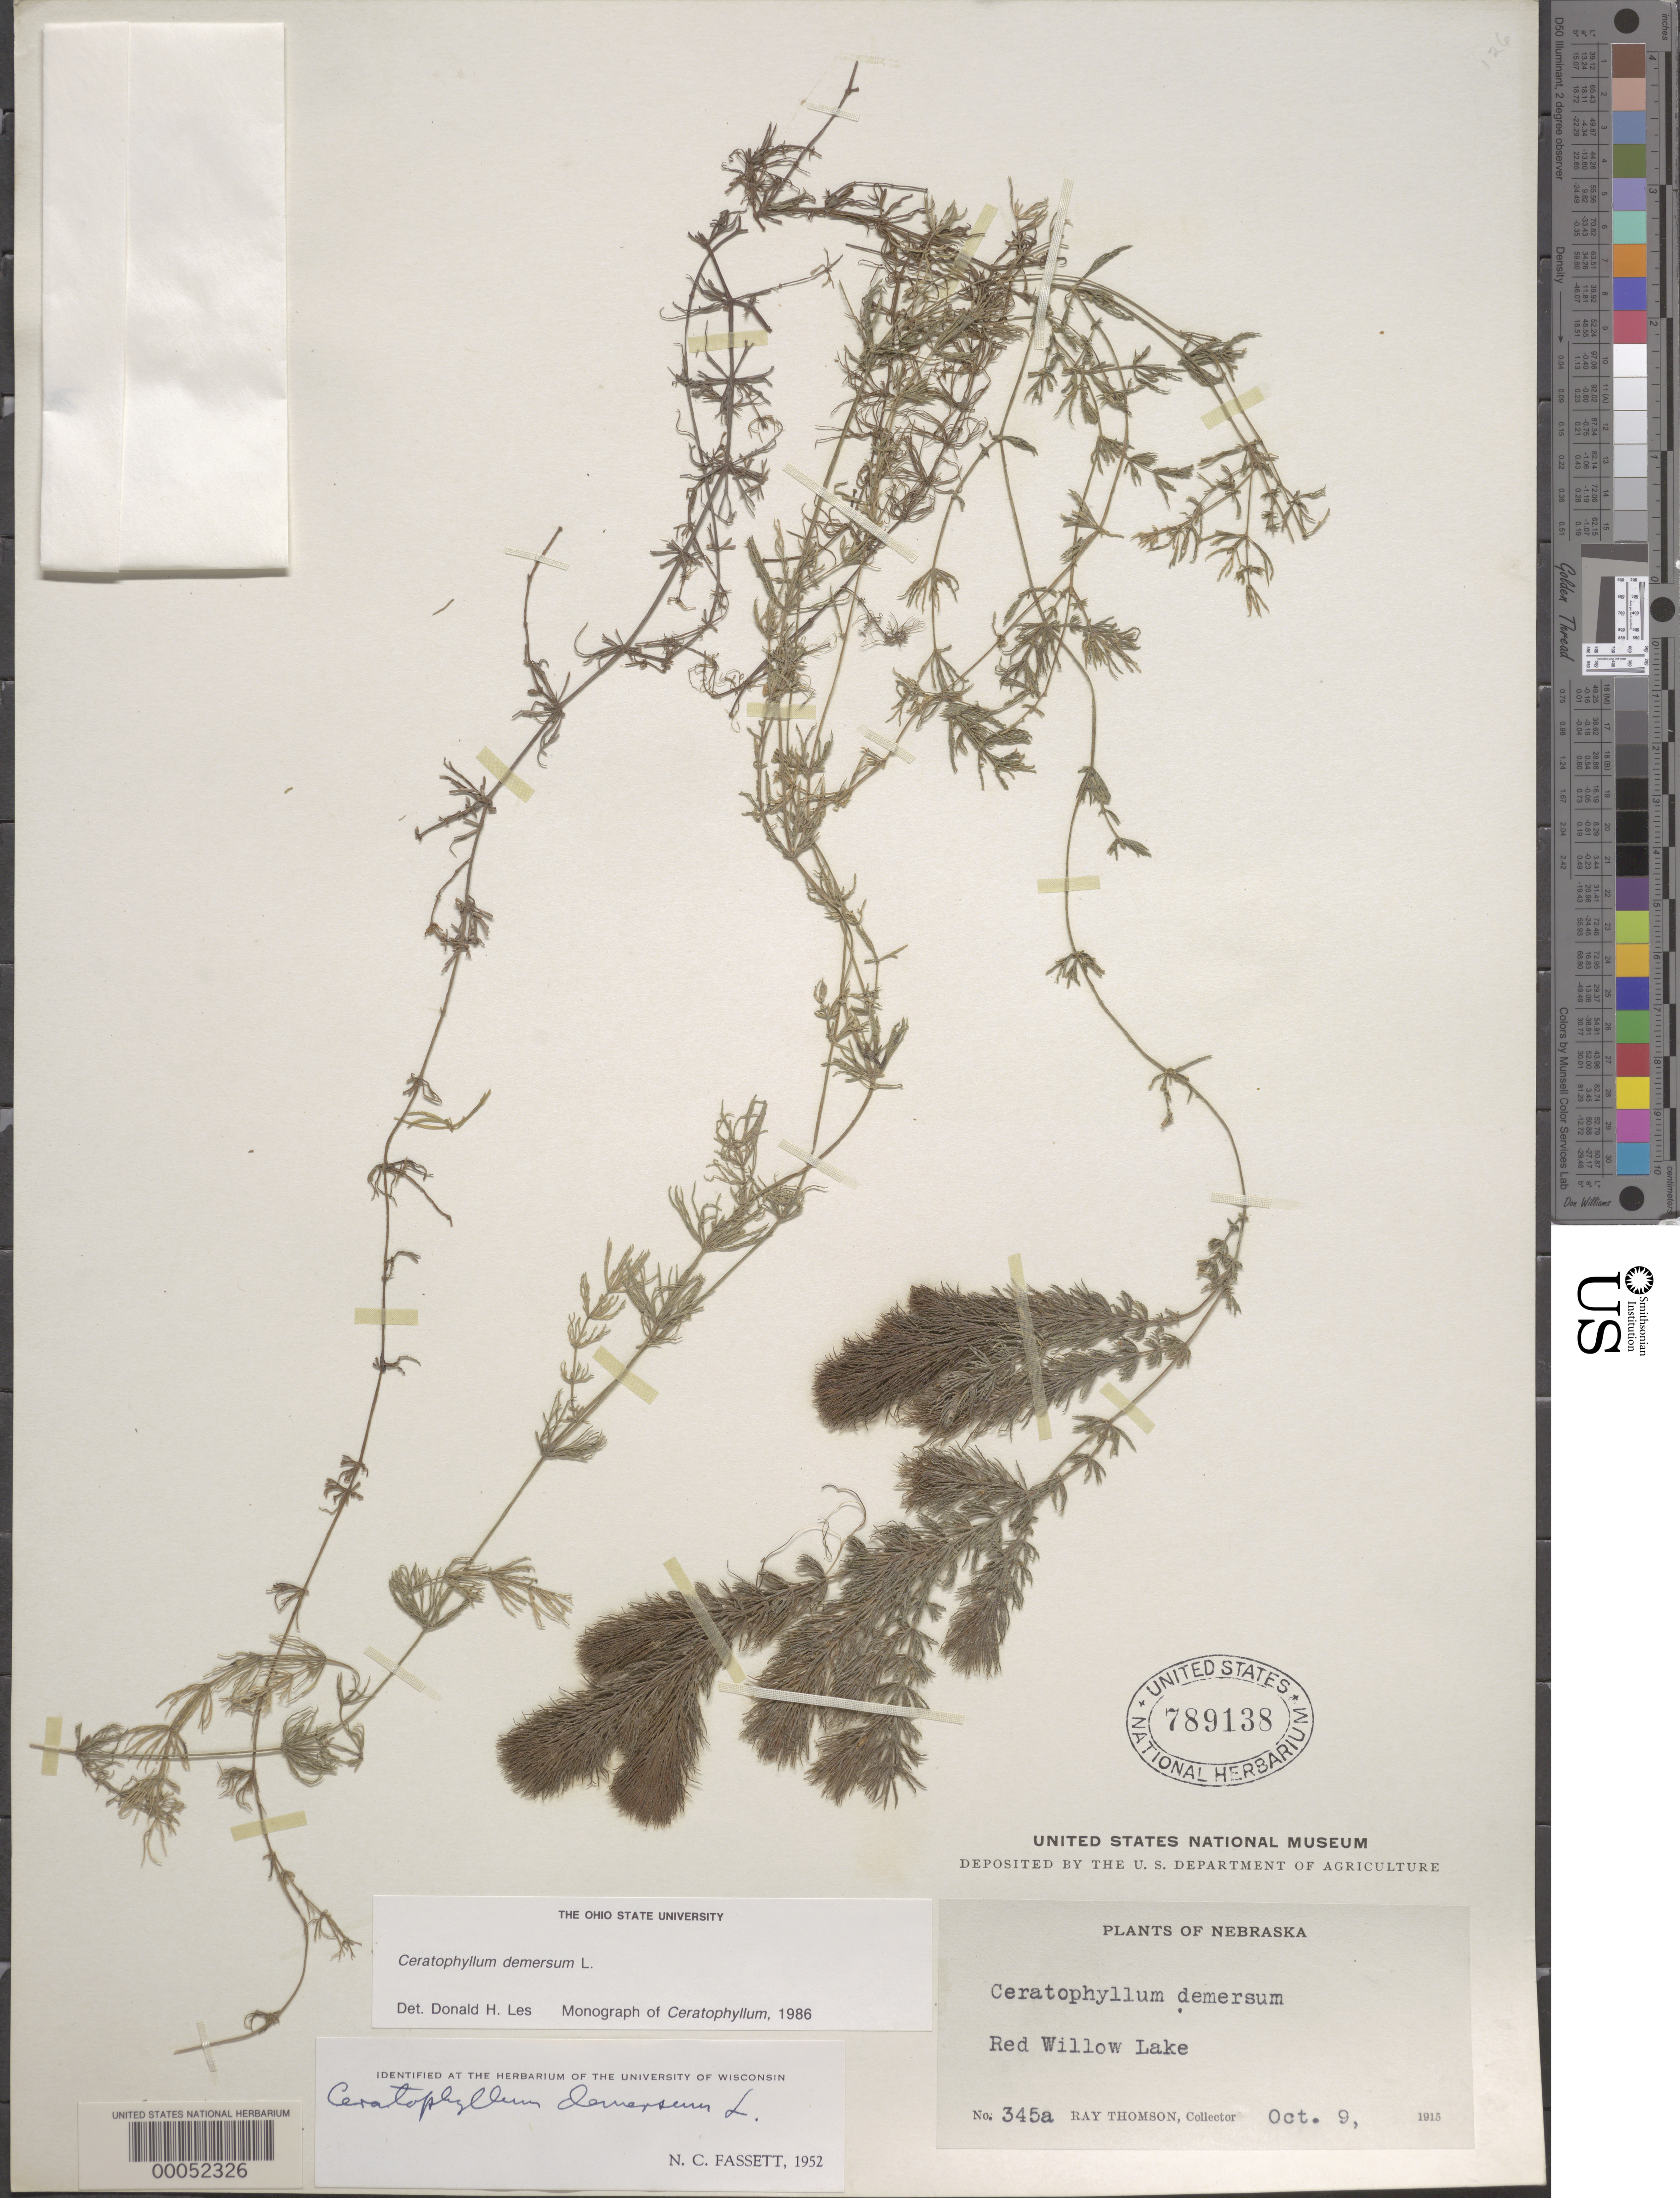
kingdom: Plantae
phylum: Tracheophyta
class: Magnoliopsida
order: Ceratophyllales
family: Ceratophyllaceae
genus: Ceratophyllum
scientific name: Ceratophyllum demersum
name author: L.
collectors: R. Thomson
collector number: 345a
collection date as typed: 09 Oct 1915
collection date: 1915-10-09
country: United States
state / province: Nebraska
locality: Red willow lake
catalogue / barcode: US 789138